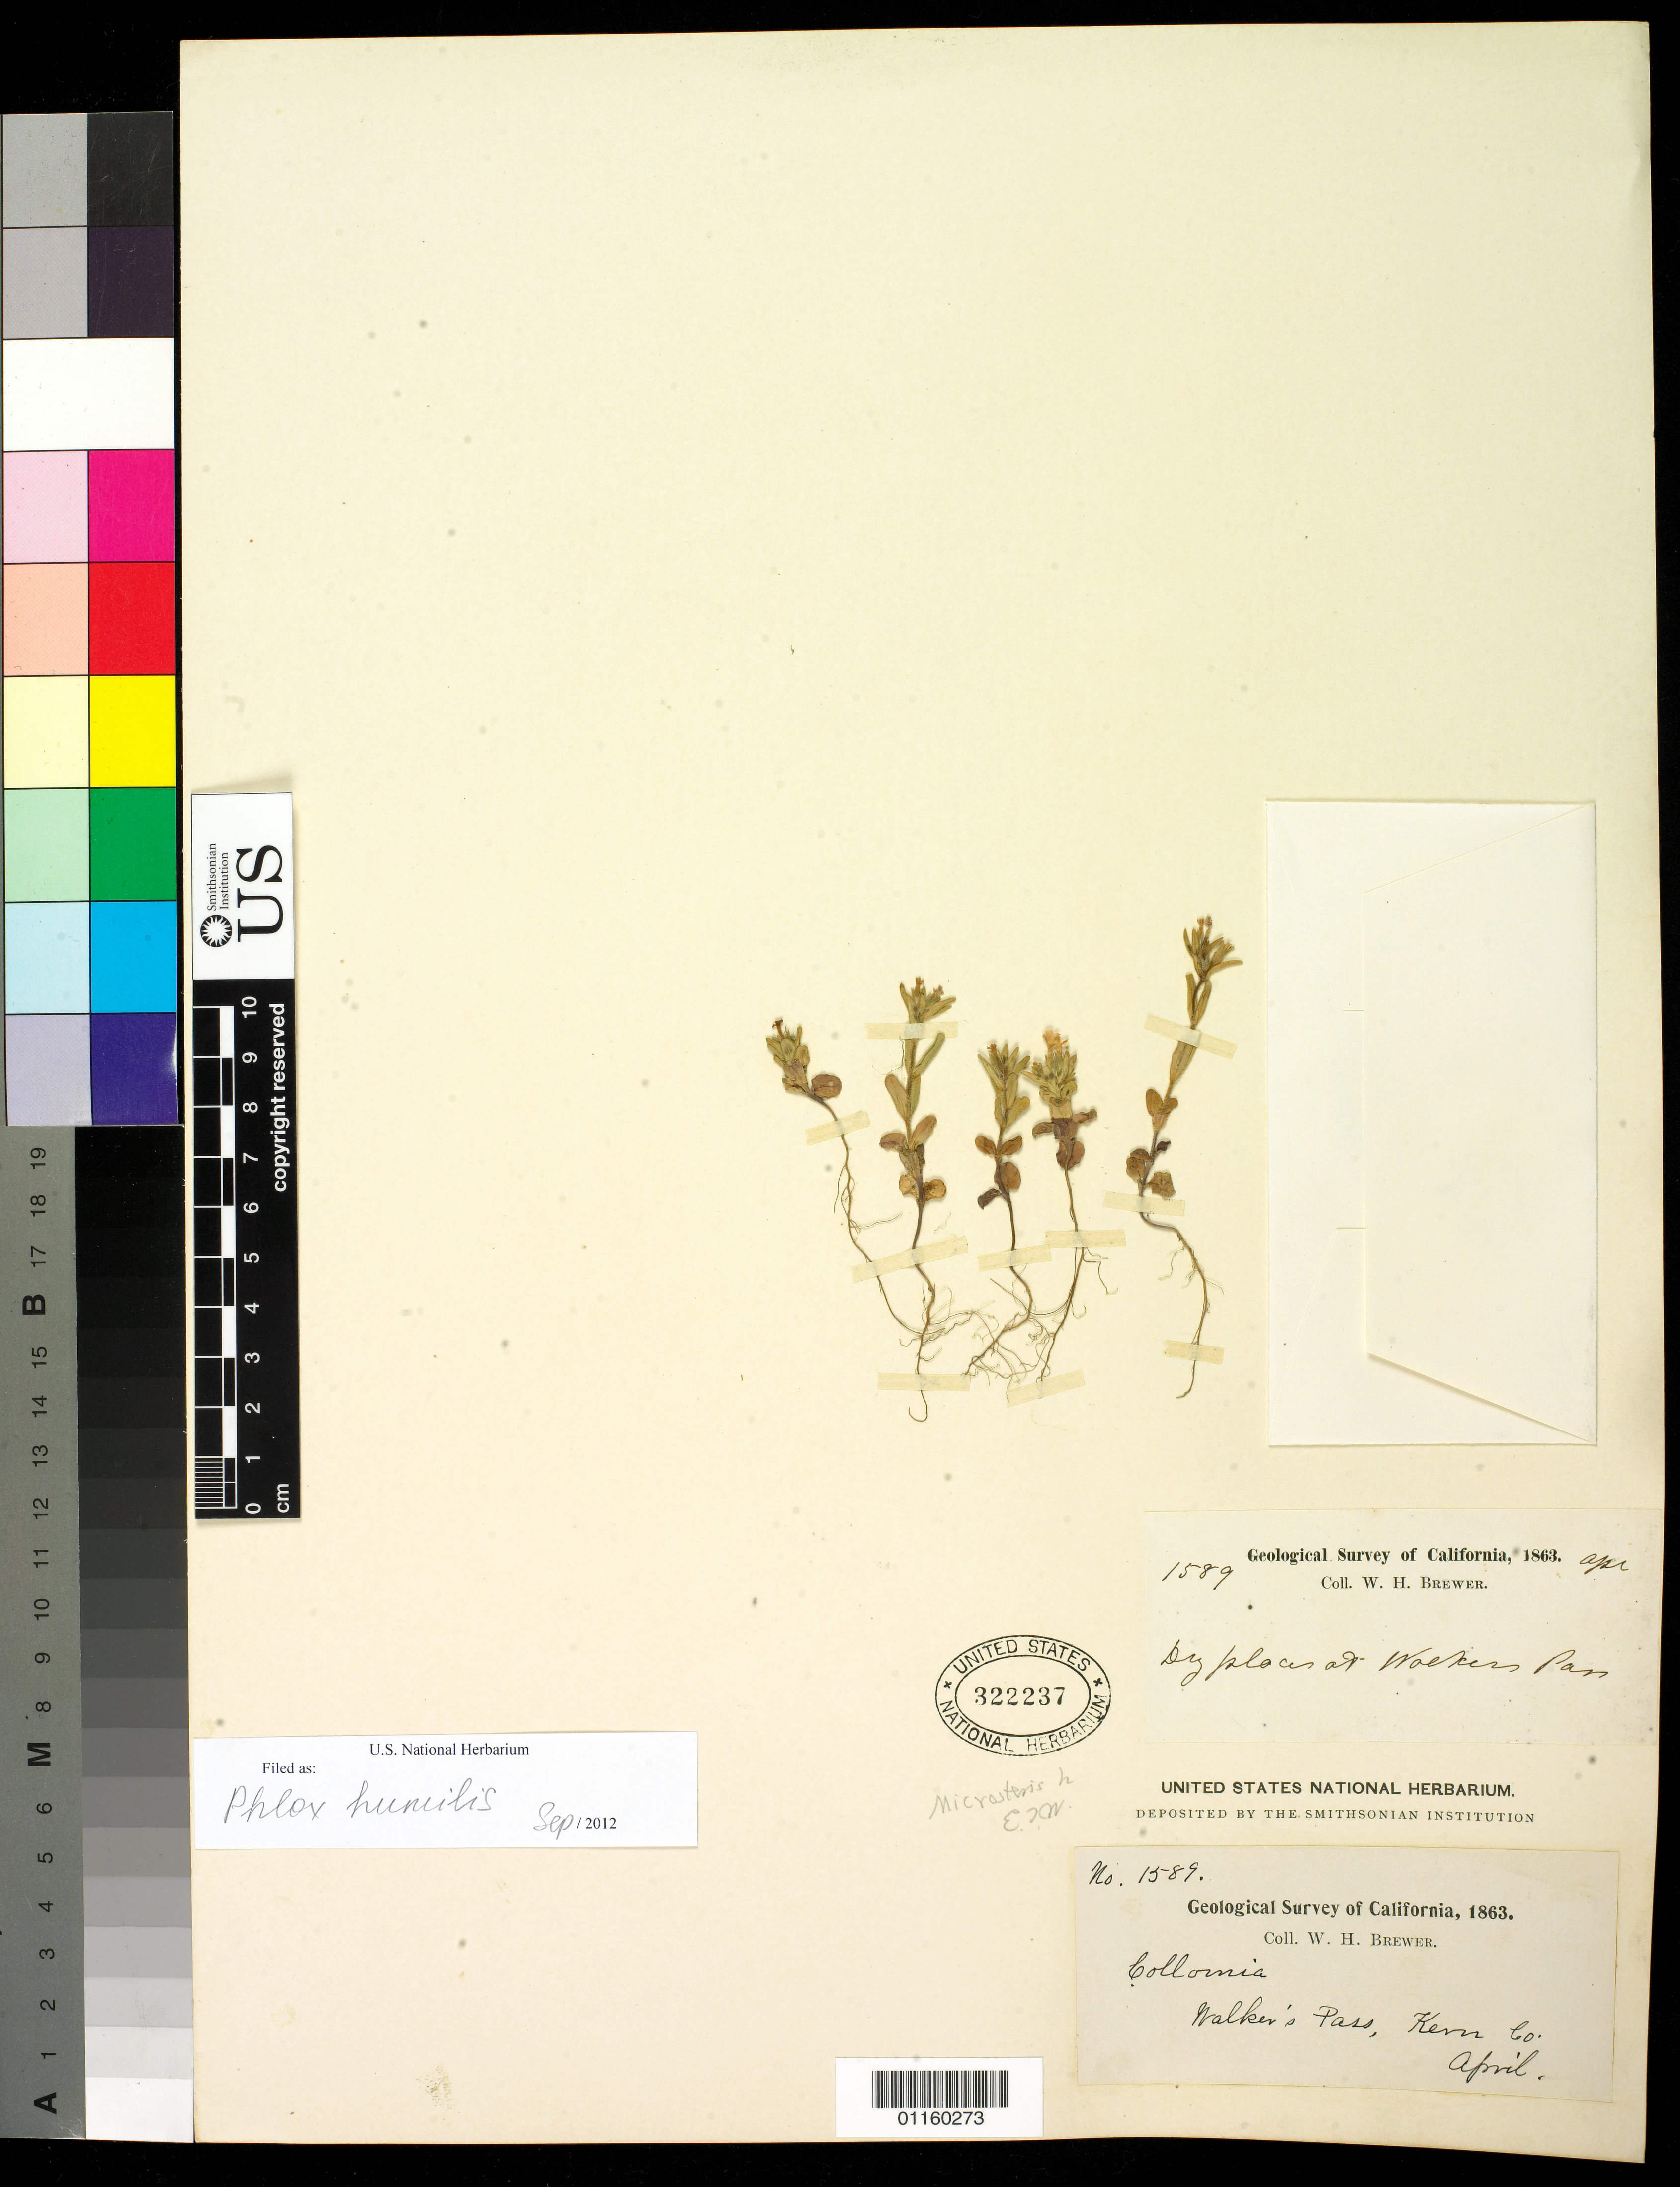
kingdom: Plantae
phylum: Tracheophyta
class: Magnoliopsida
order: Ericales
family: Polemoniaceae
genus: Microsteris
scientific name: Microsteris gracilis var. humilior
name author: (Hook.) Cronquist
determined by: (US) Smithsonian Institution - National Museum of Natural History - Department of Botany (UNITED STATES)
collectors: W. H. Brewer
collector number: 1589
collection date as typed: Apr 1863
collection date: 1863-04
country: United States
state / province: California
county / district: Kern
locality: Walker's Pass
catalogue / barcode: US 322237